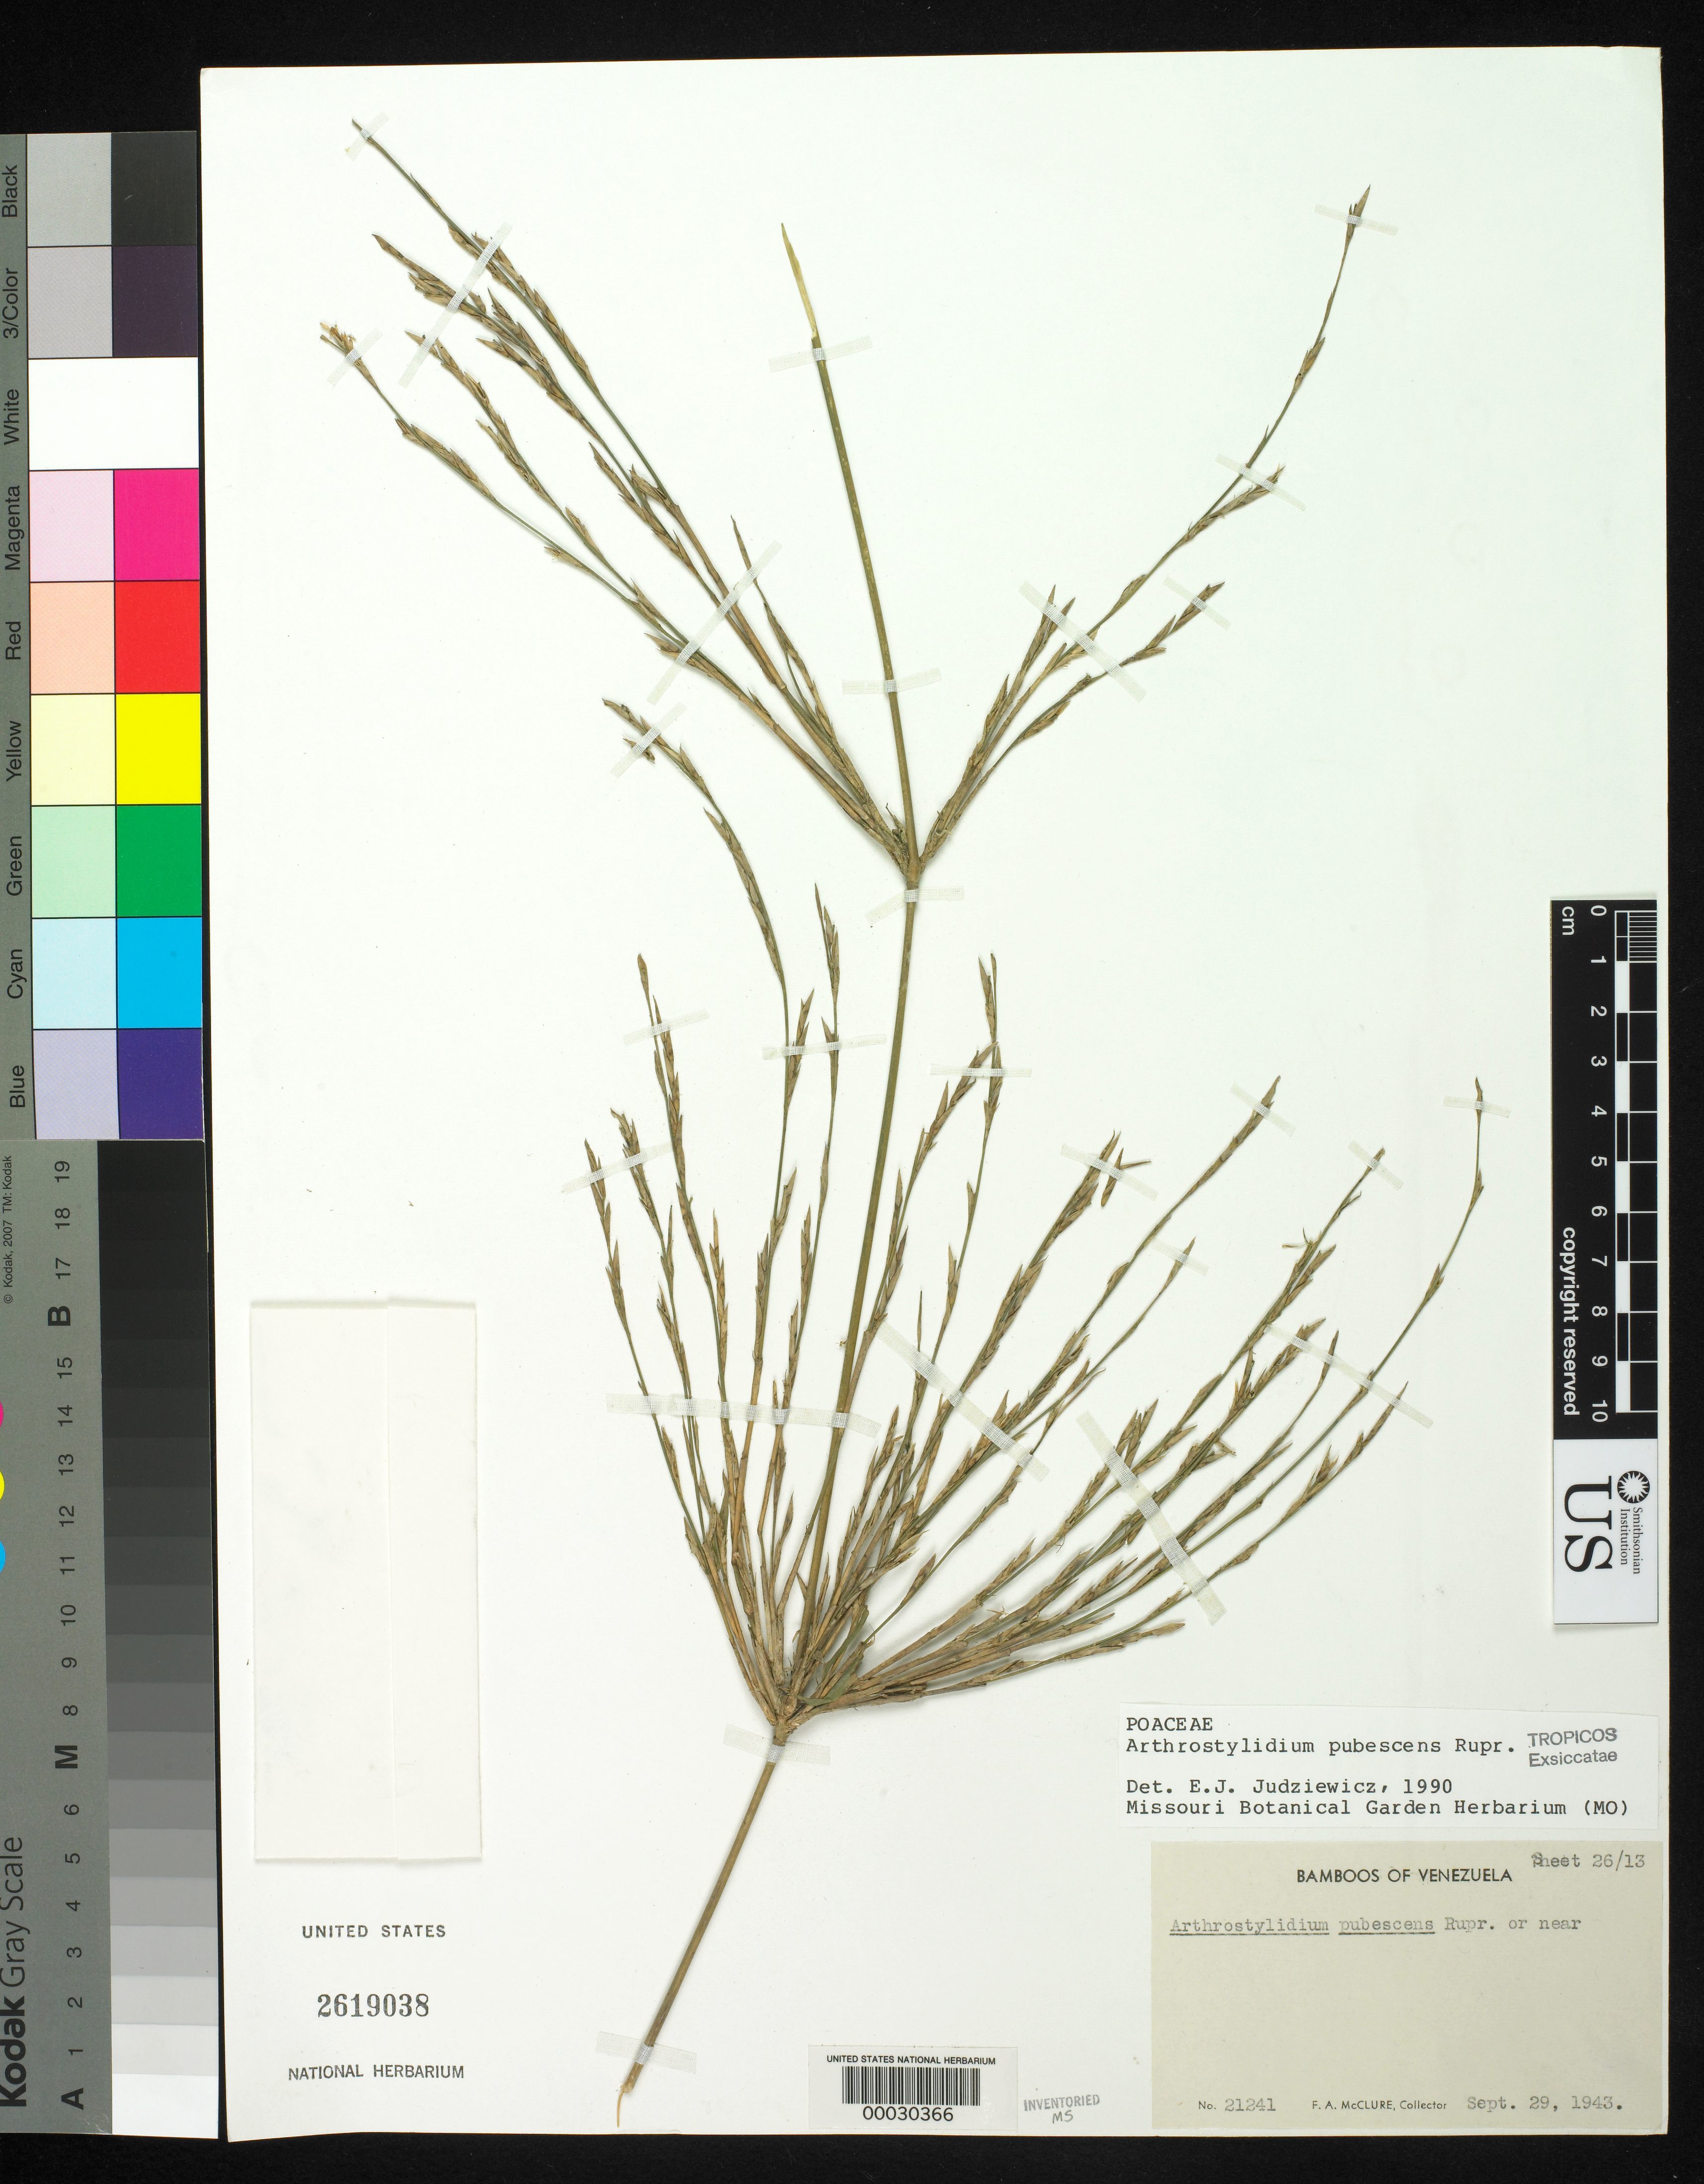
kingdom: Plantae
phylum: Tracheophyta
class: Liliopsida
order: Poales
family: Poaceae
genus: Arthrostylidium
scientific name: Arthrostylidium pubescens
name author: Rupr.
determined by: Judziewicz, E. J.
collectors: F. A. McClure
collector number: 21241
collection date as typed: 29 Sep 1943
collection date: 1943-09-29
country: Venezuela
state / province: Distrito Federal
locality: El junquito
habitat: On edge of sparse forest in steep ravine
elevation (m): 1200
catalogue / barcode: US 2619038